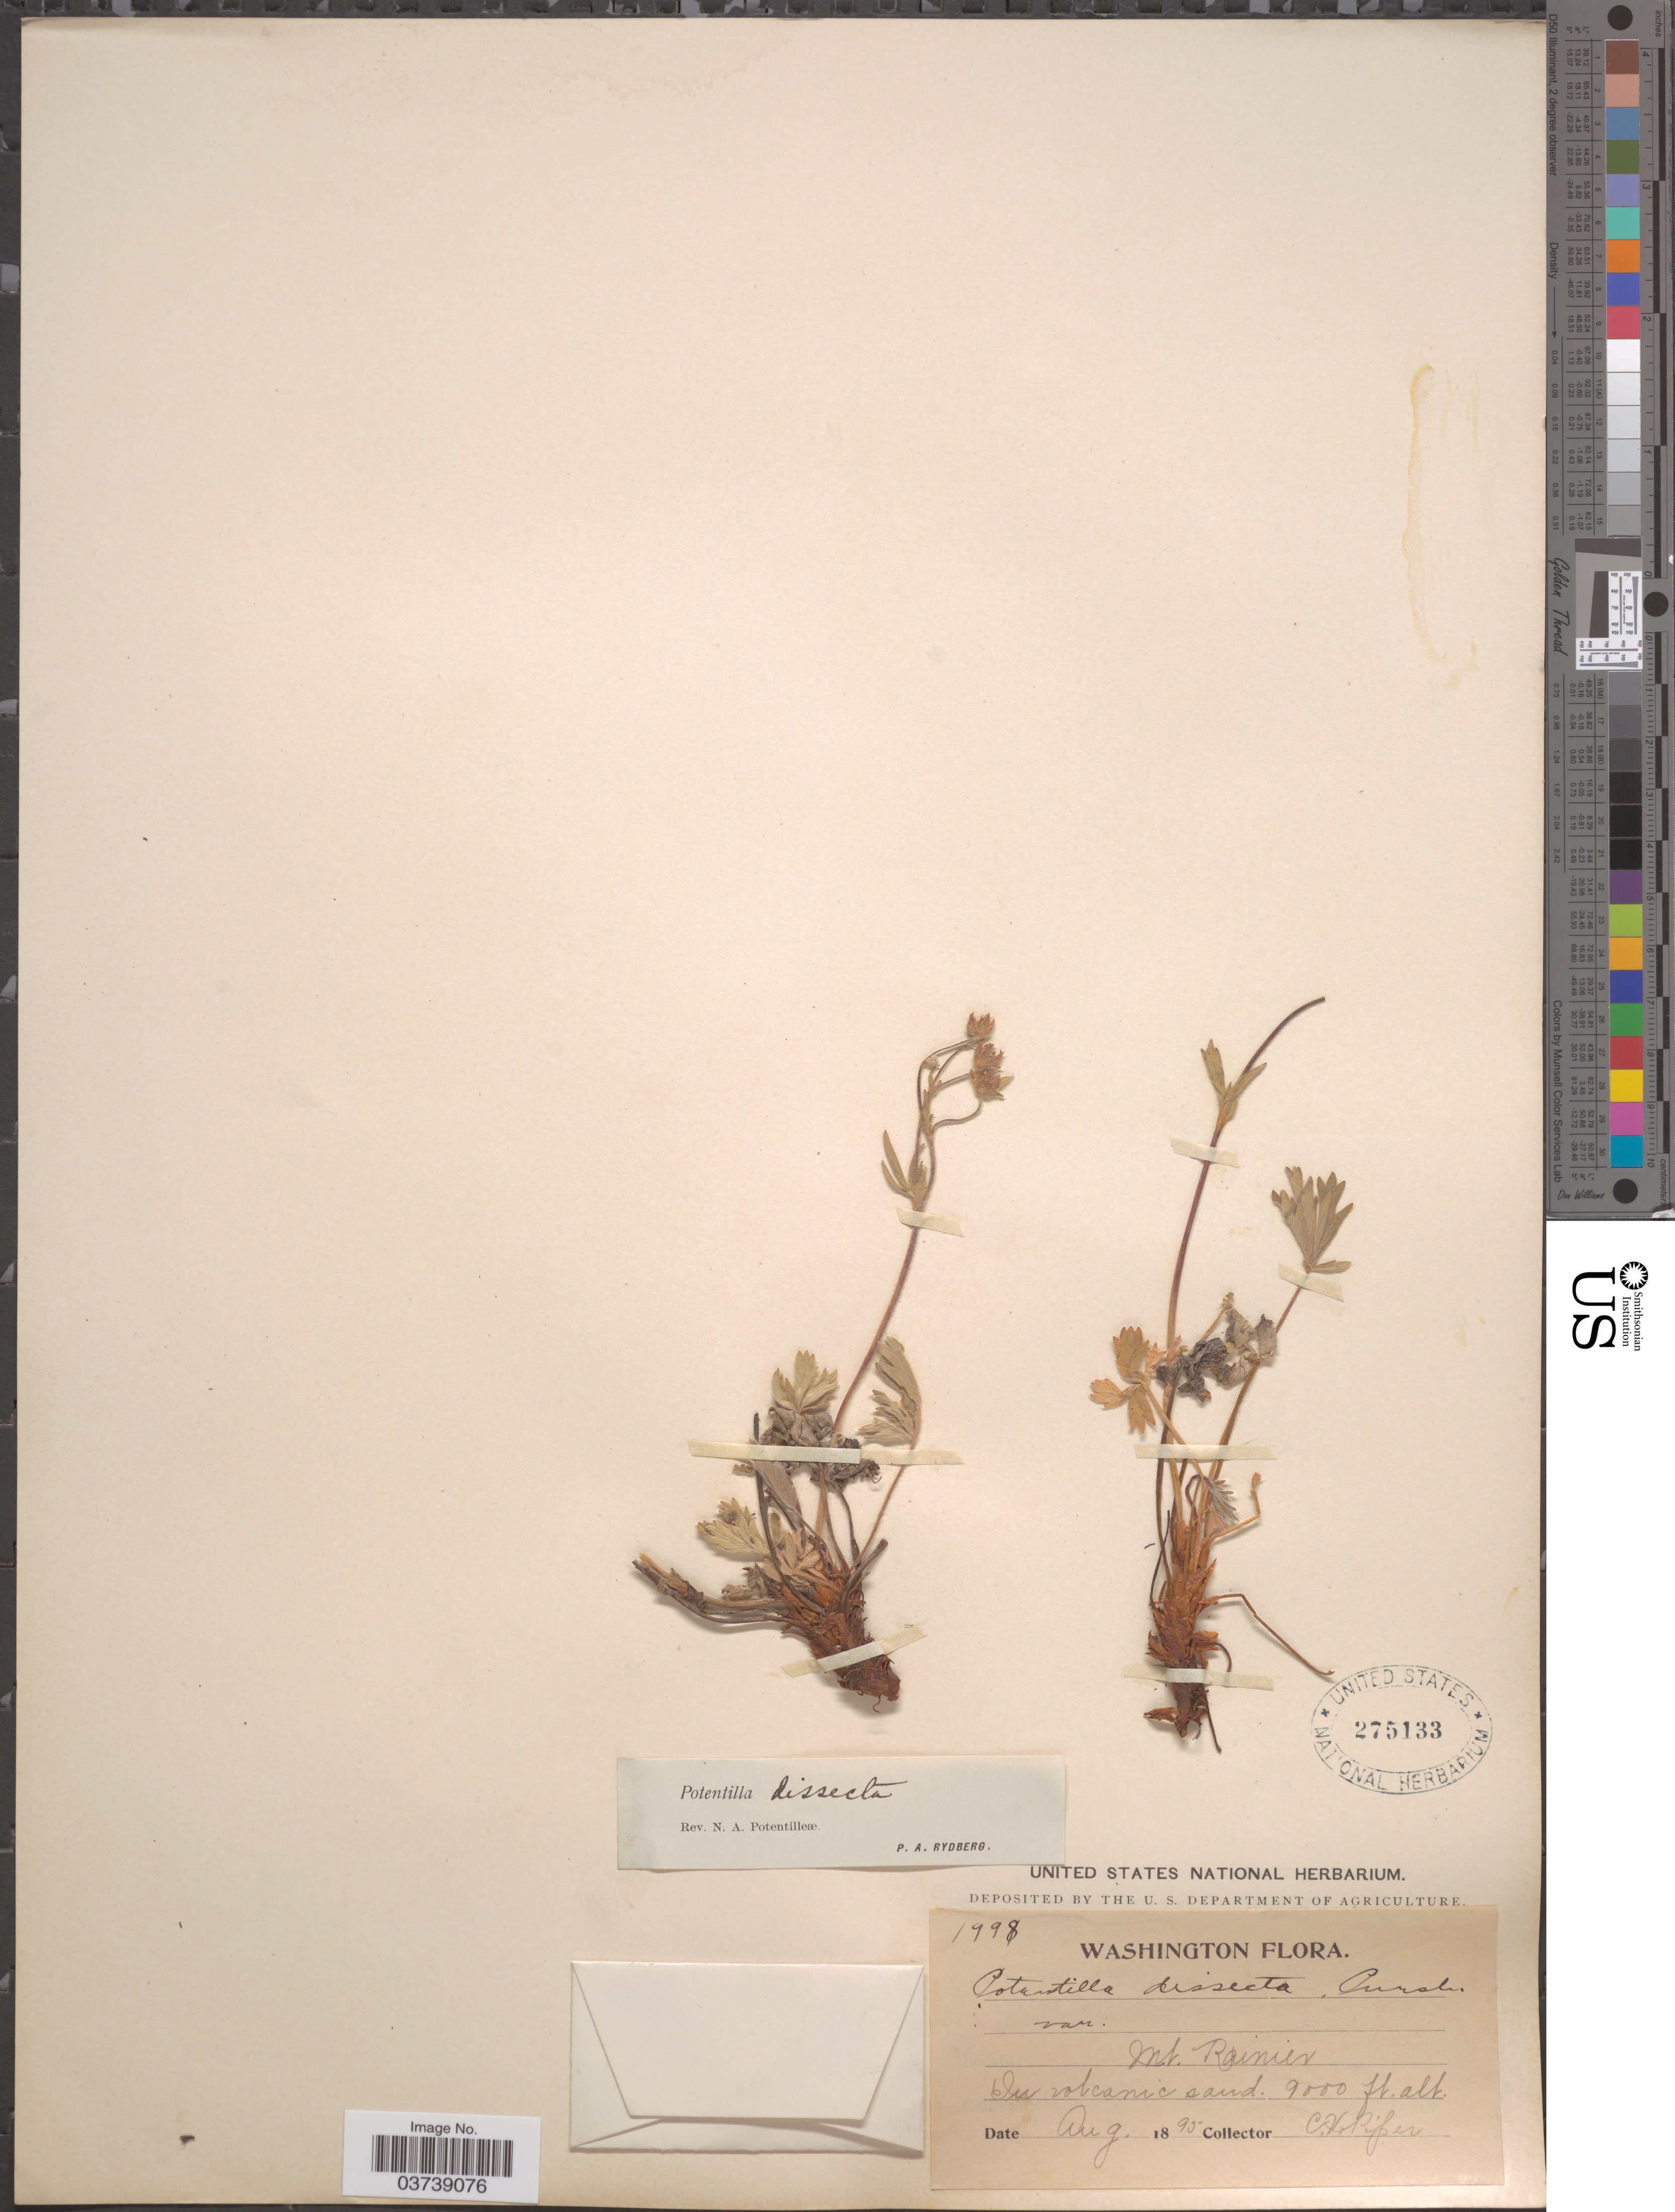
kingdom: Plantae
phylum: Tracheophyta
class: Magnoliopsida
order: Rosales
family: Rosaceae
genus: Potentilla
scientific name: Potentilla diversifolia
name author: Lehm.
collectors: C. V. Piper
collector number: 1998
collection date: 1895-08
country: United States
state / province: Washington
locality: Mt. Rainier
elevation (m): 2743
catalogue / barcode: US 275133